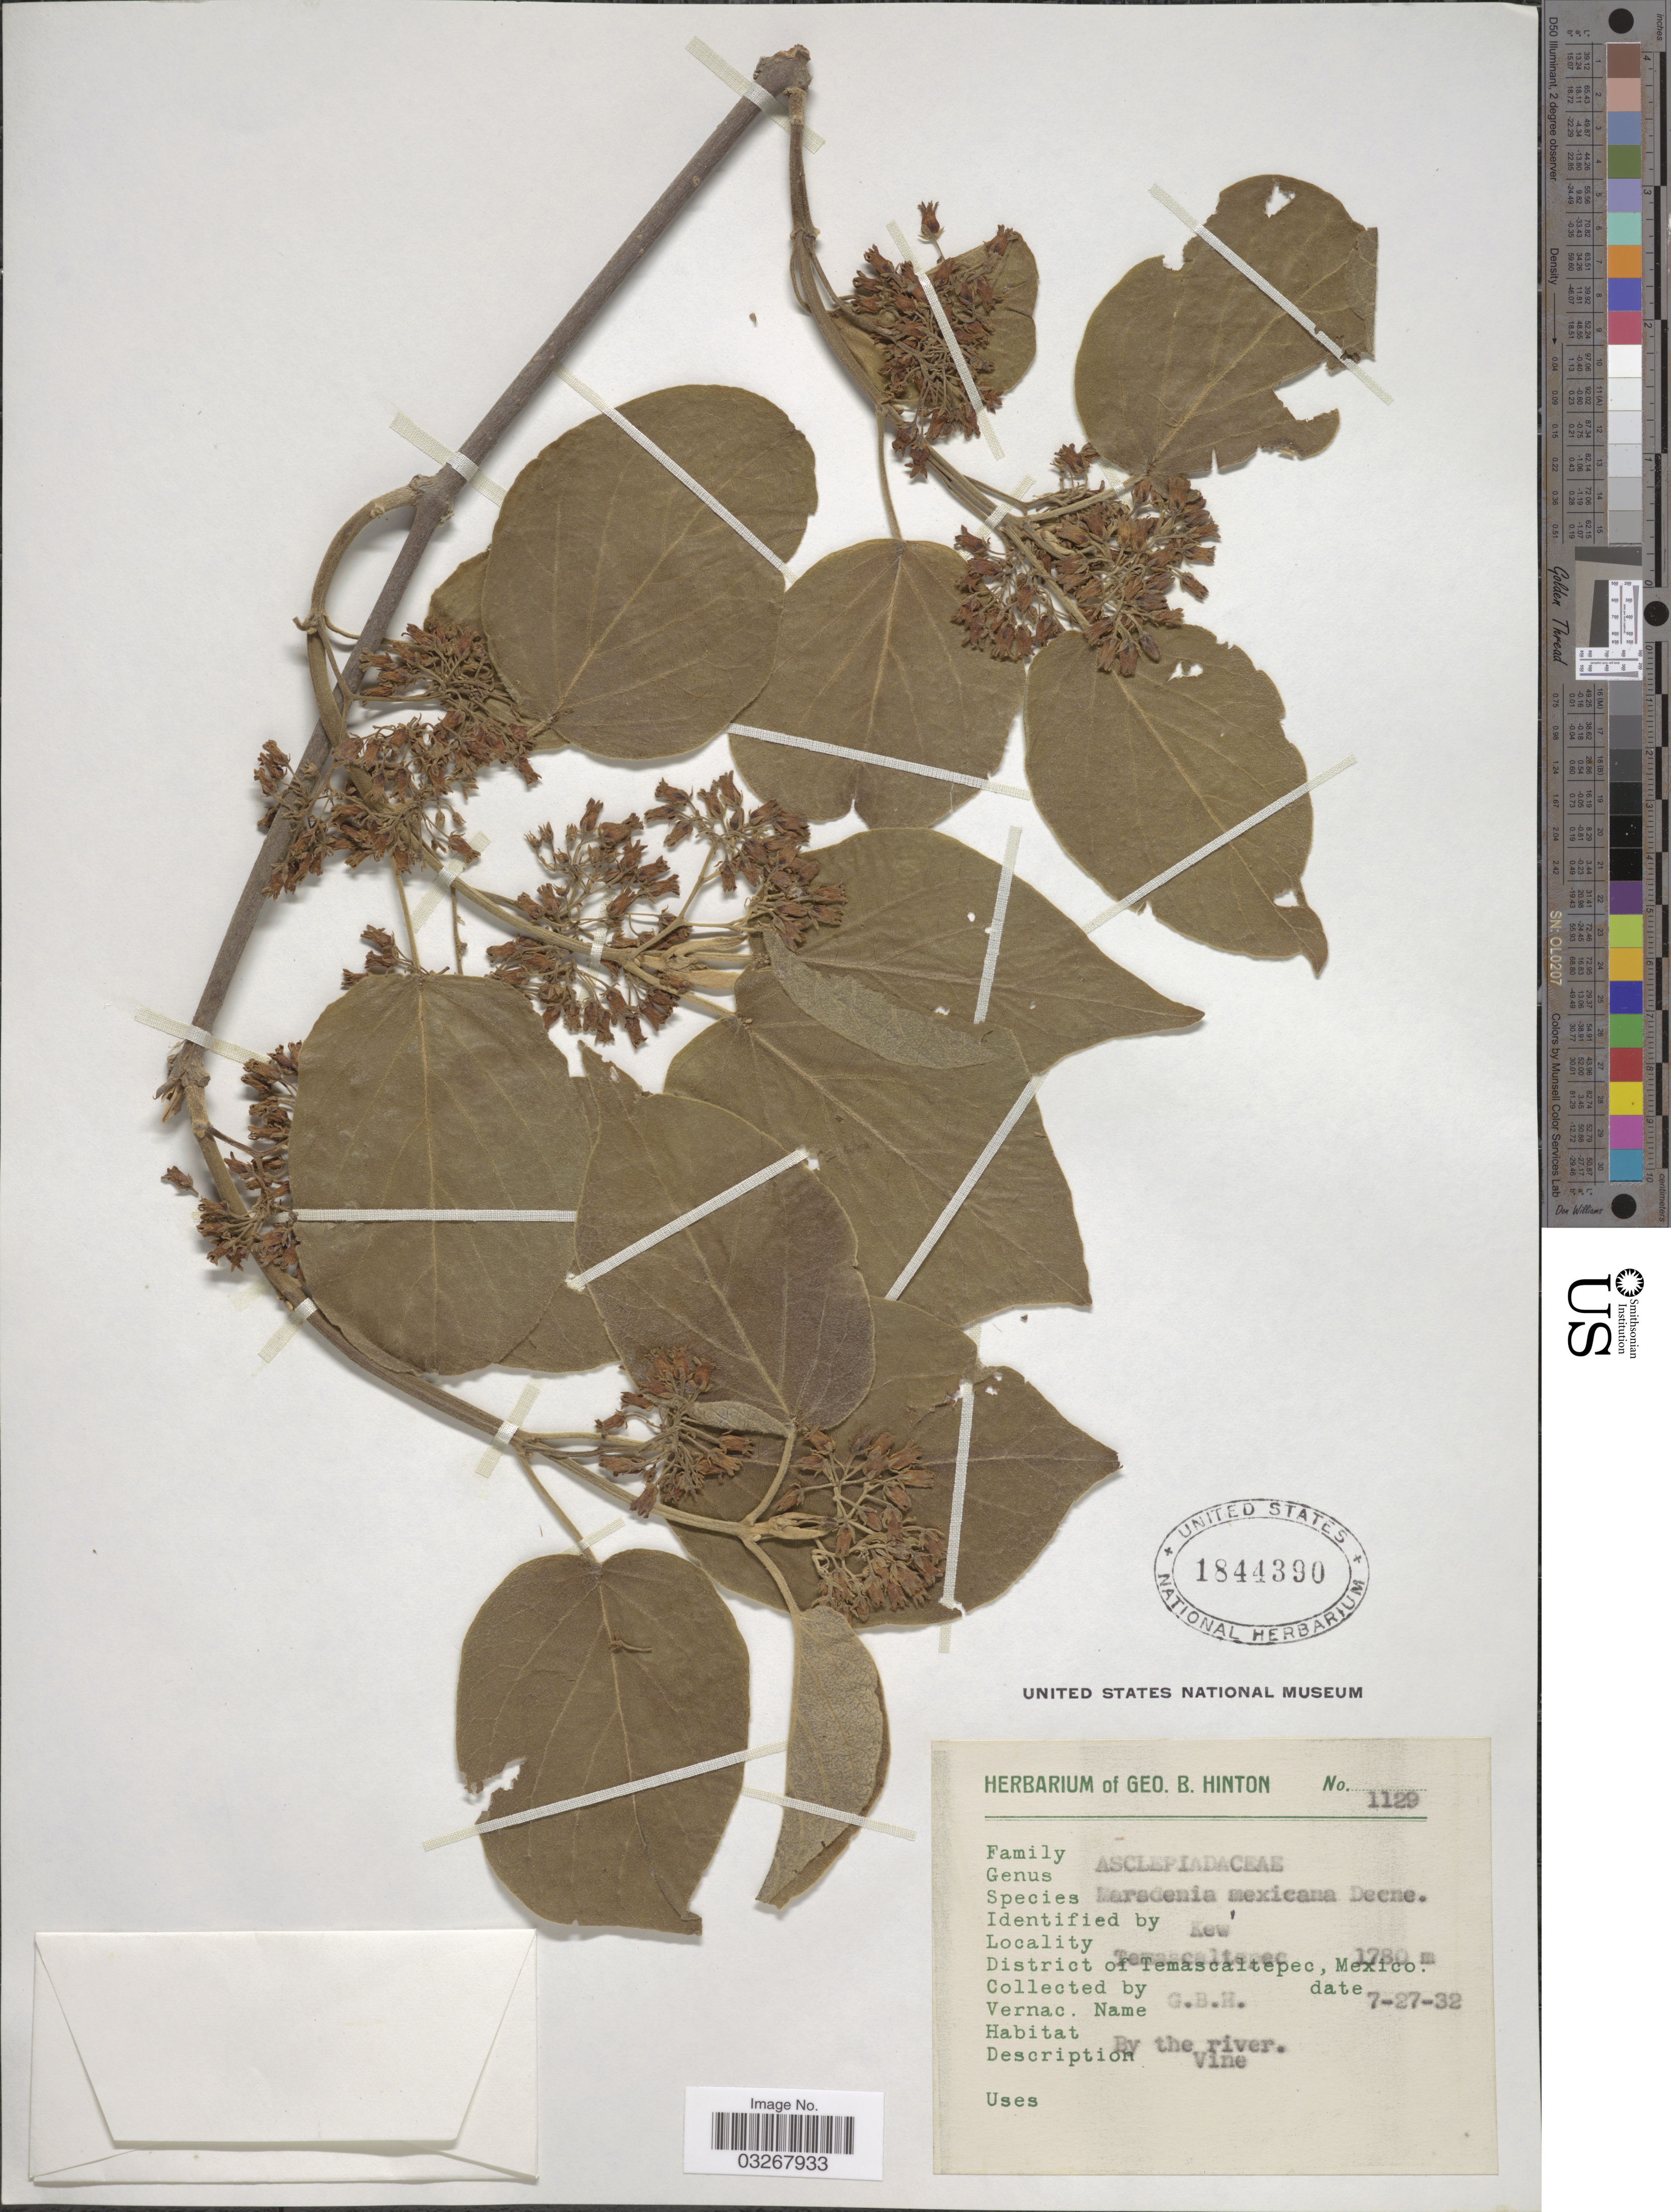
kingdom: Plantae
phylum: Tracheophyta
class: Magnoliopsida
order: Gentianales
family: Apocynaceae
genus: Marsdenia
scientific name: Marsdenia mexicana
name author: Decne.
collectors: G. B. Hinton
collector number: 1129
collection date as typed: Transcribed d/m/y: 27/7/32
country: Mexico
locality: Temascaltepec, District of Temascaltepec.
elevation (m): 1780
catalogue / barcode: US 1844390